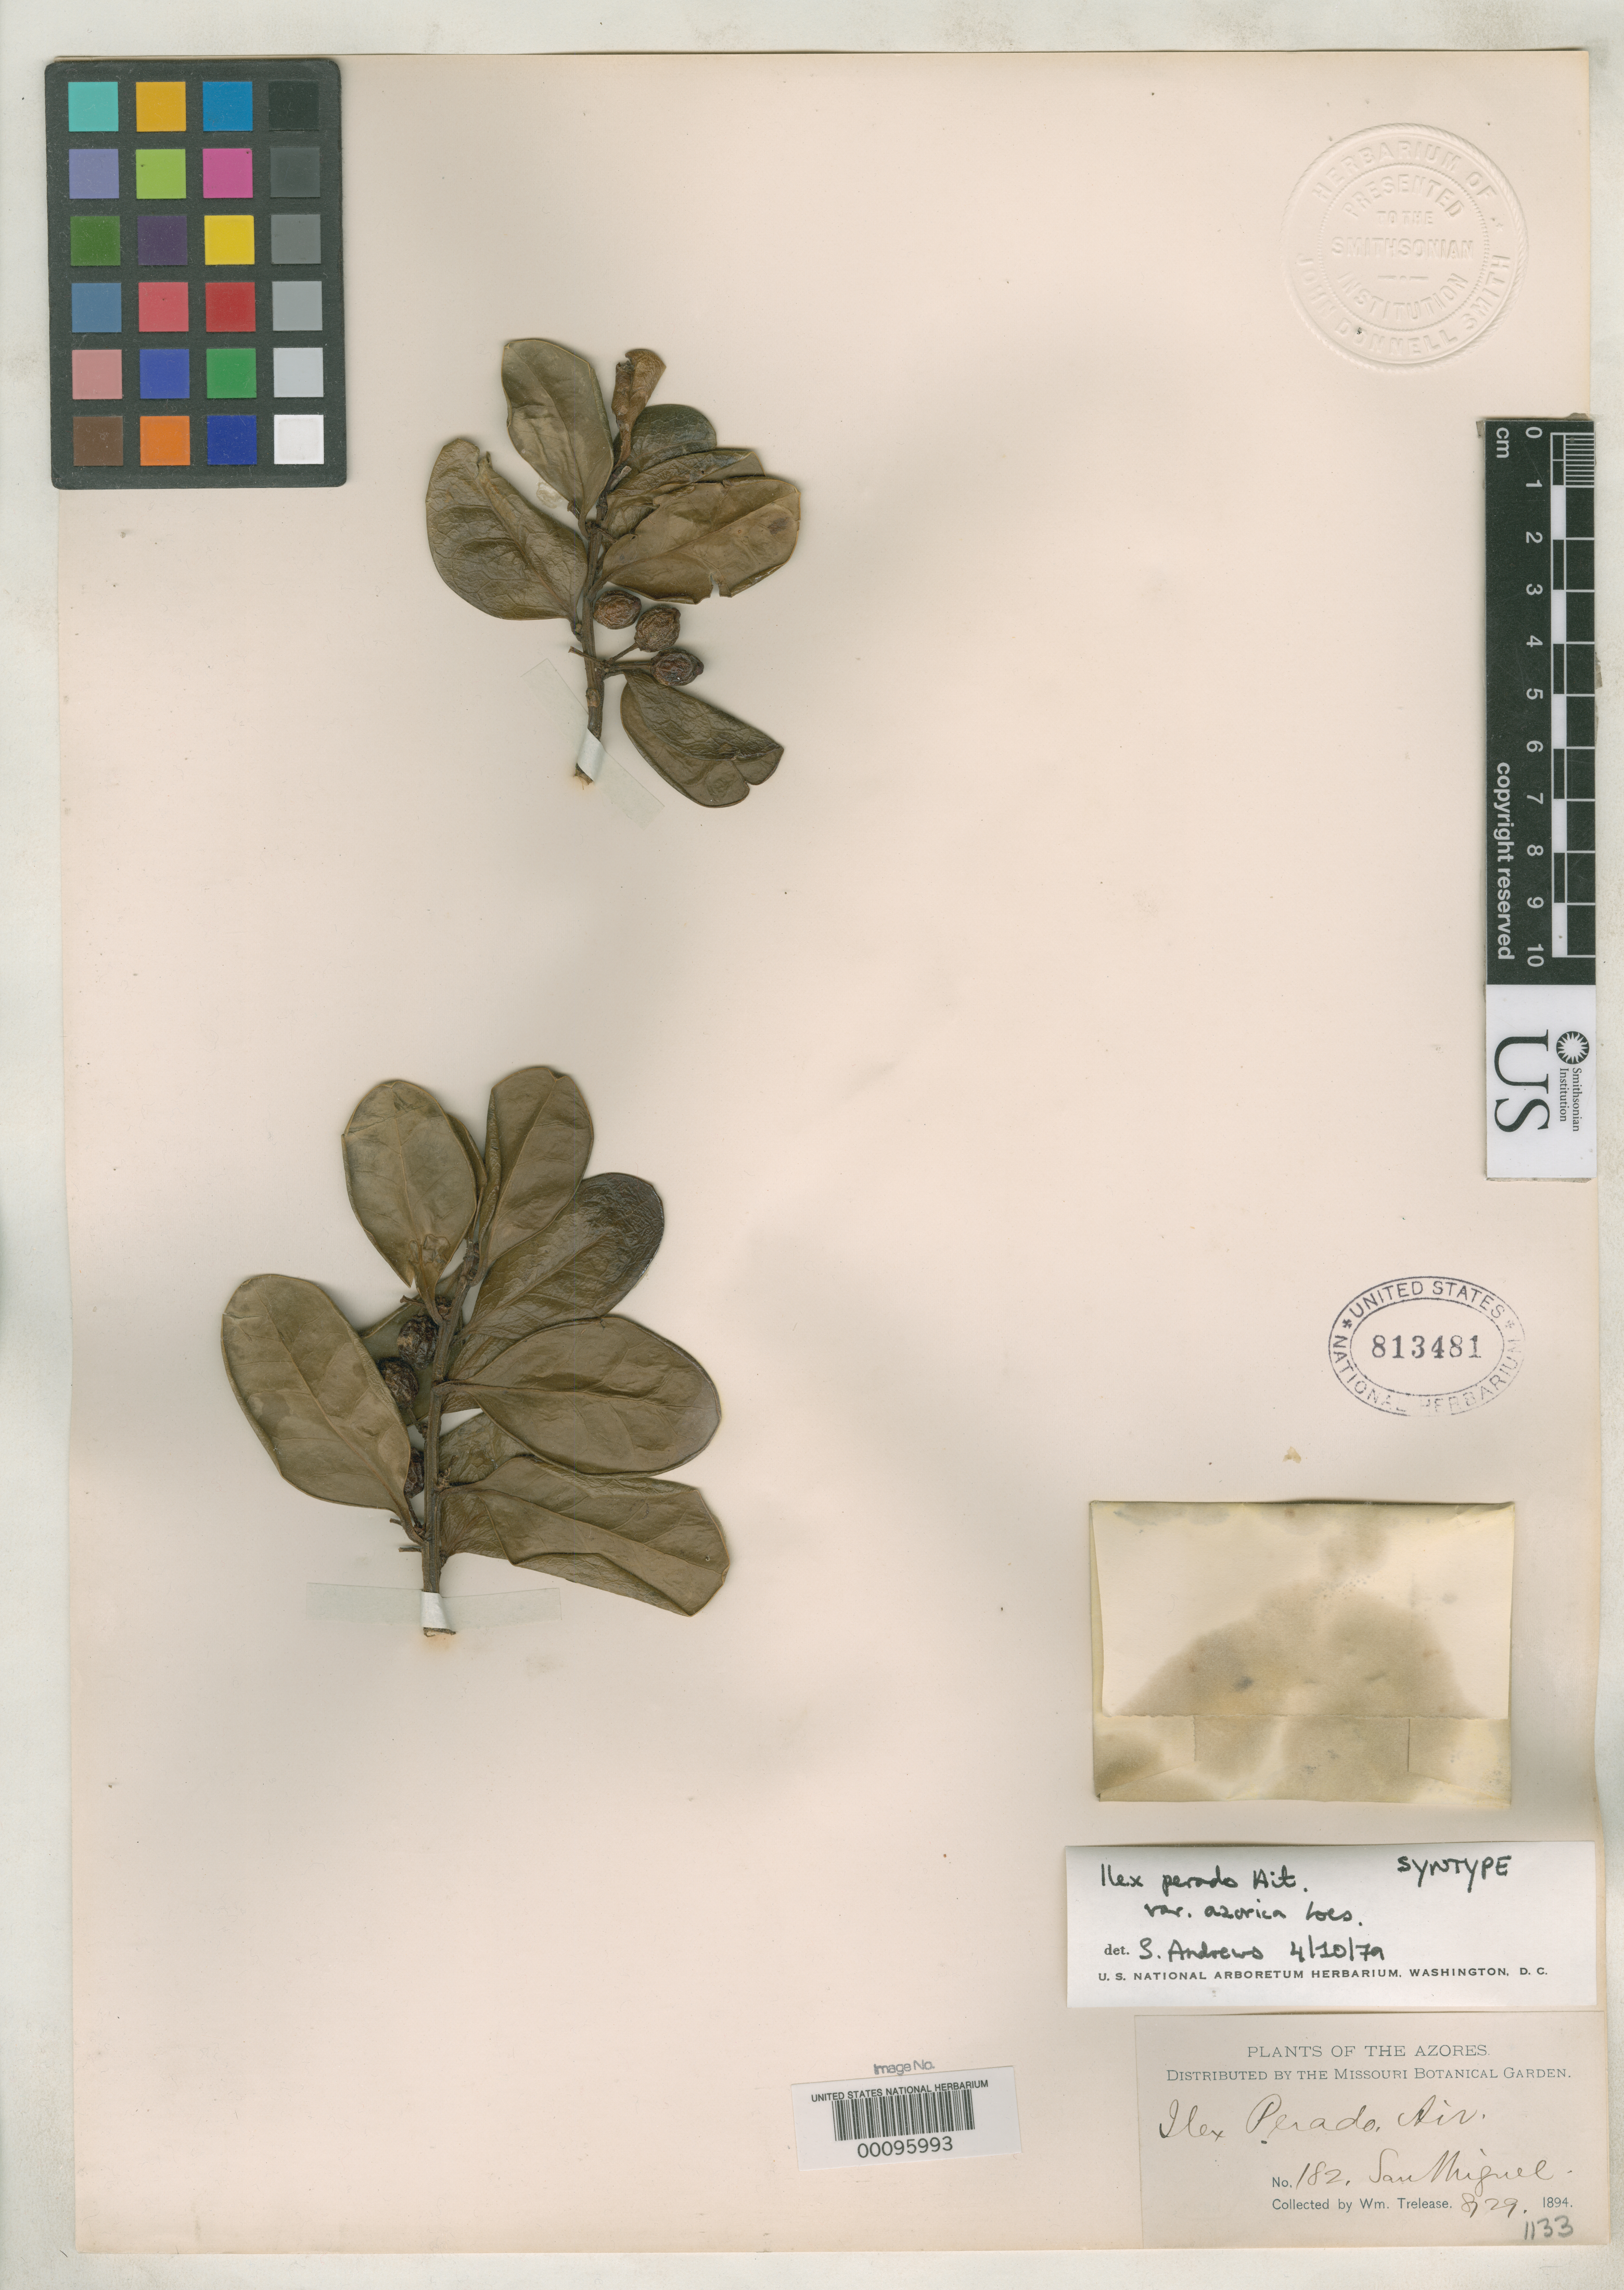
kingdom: Plantae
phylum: Tracheophyta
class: Magnoliopsida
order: Aquifoliales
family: Aquifoliaceae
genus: Ilex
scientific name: Ilex perado var. azorica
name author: Loes.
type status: Syntype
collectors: W. Trelease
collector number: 182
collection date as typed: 29 Aug 1894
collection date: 1894-08-29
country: Portugal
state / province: Azores (Aut. Reg.)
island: São Miguel Island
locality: San Miguel.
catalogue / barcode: US 813481